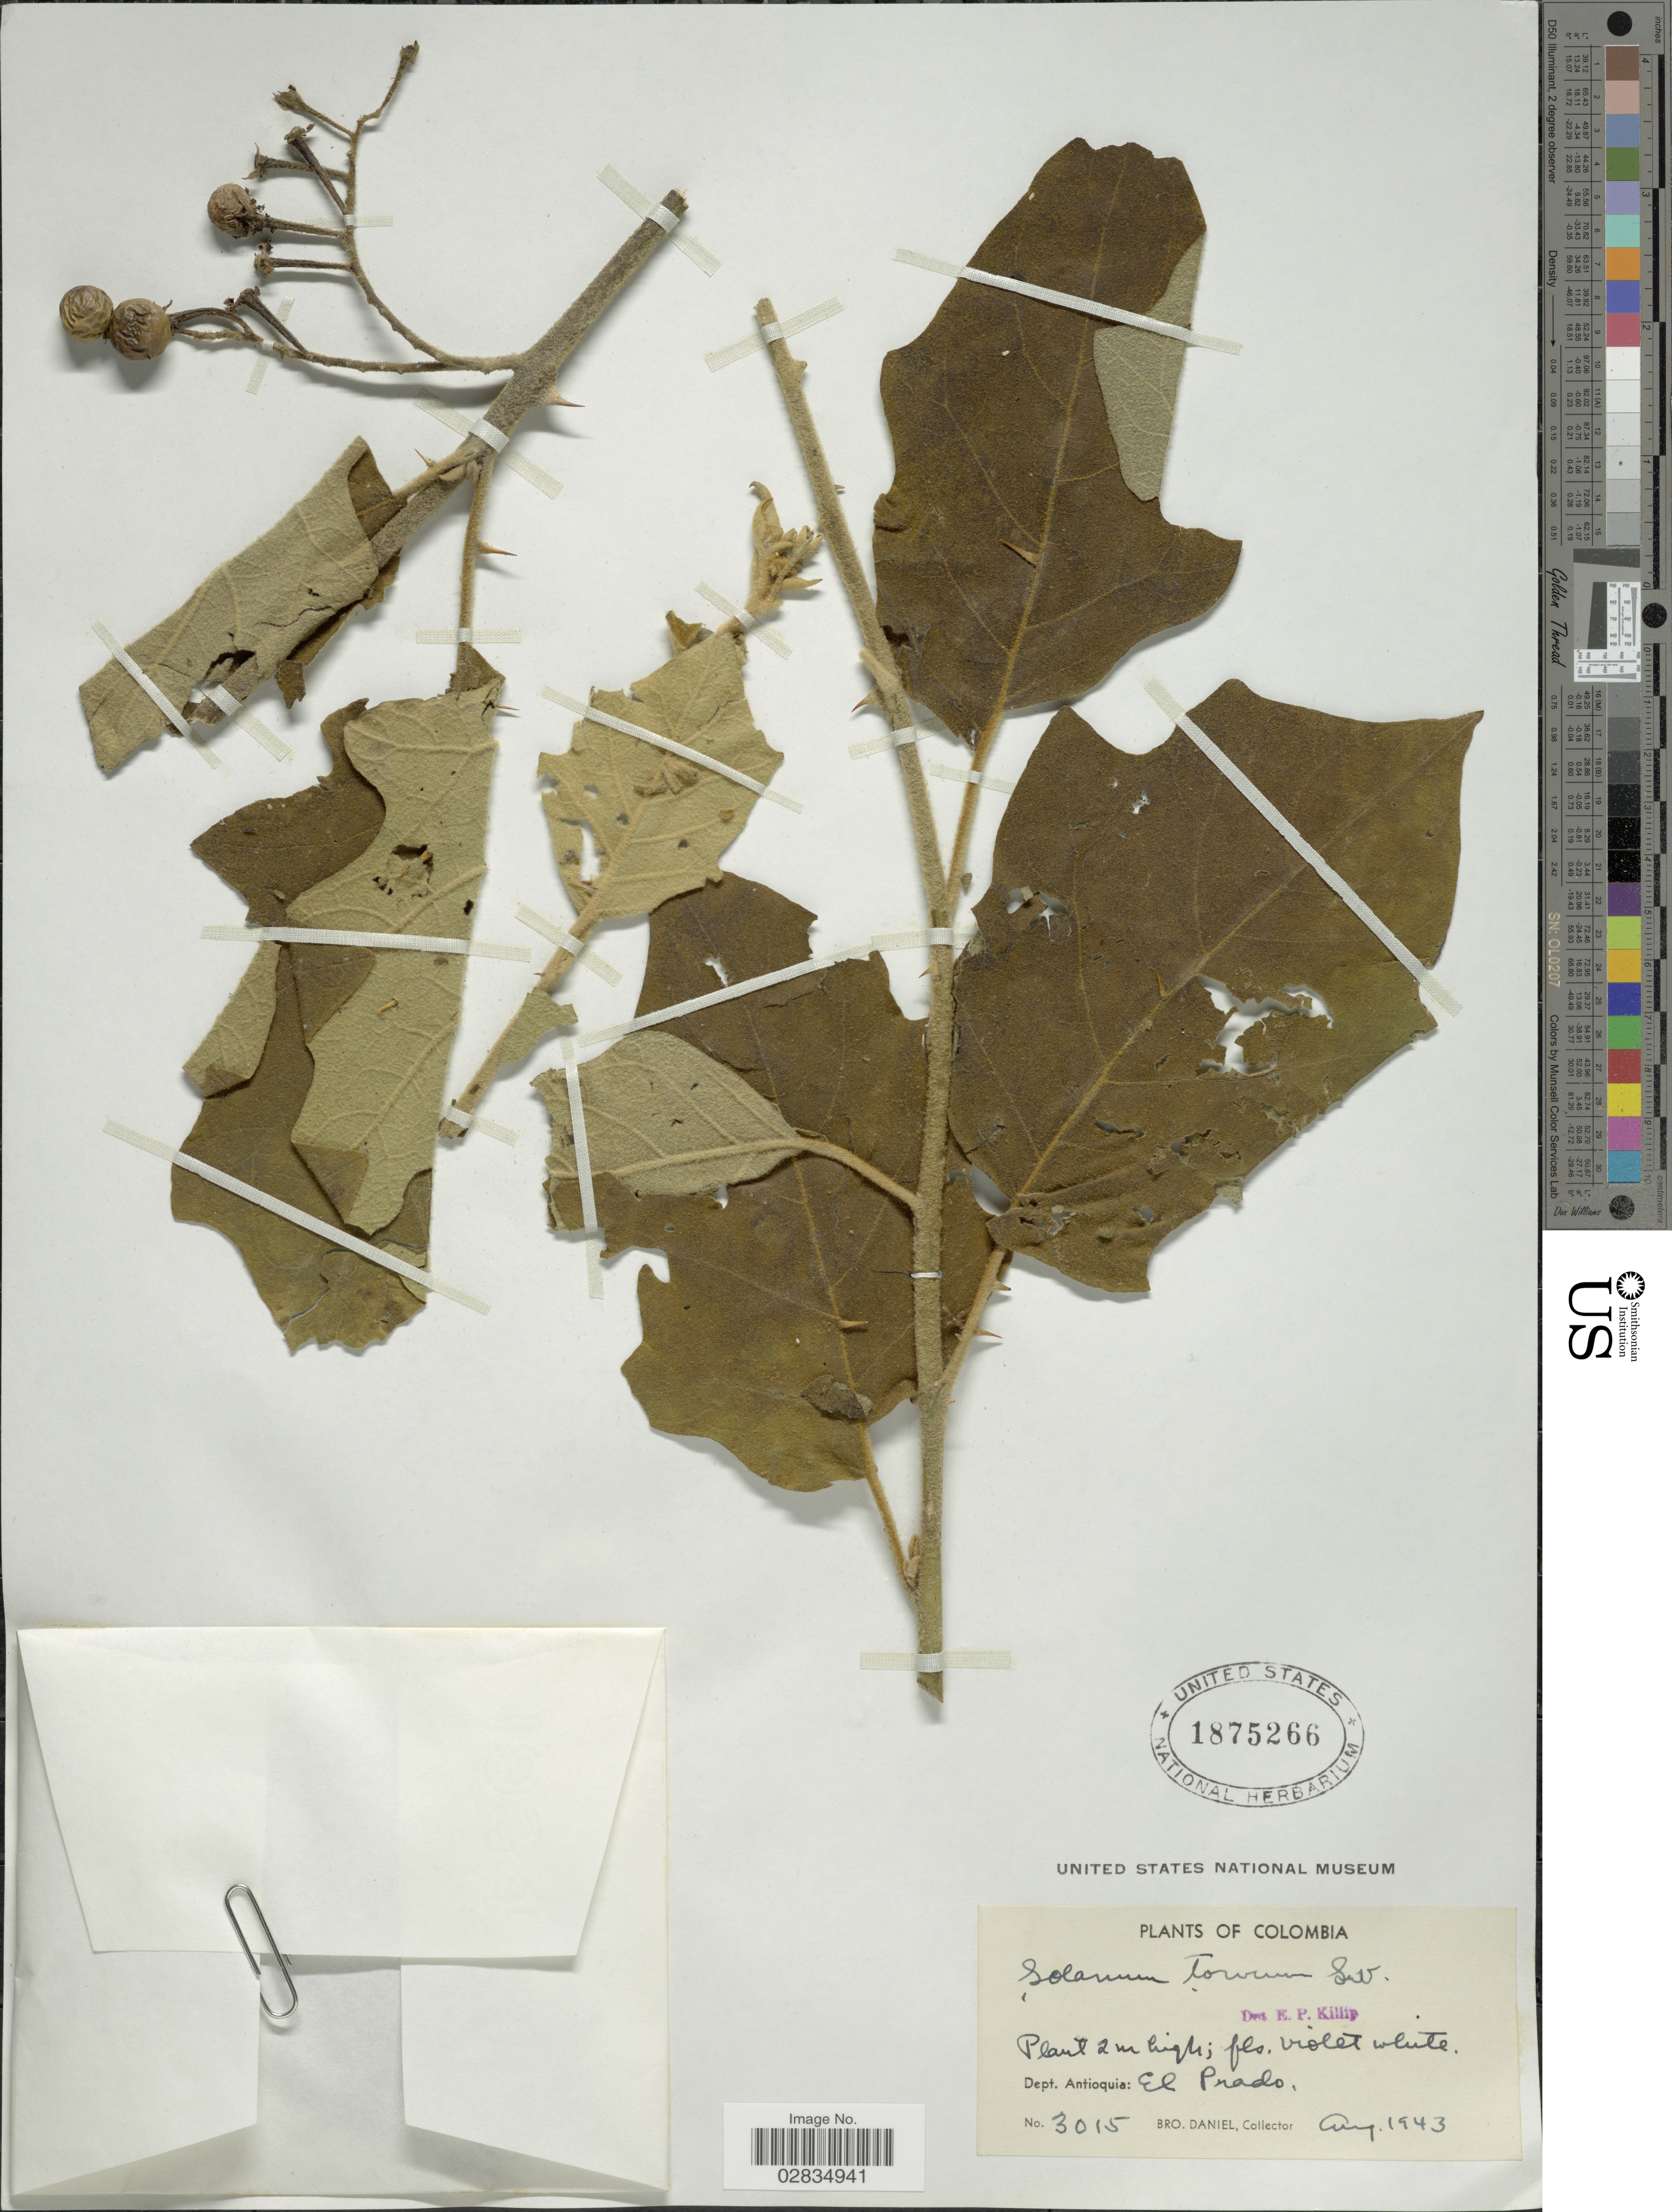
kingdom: Plantae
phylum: Tracheophyta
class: Magnoliopsida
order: Solanales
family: Solanaceae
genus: Solanum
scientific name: Solanum torvum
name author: Sw.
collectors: Bro. Daniel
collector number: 3015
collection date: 1943-08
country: Colombia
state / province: Antioquia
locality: Dept. Antioquia: El Prado.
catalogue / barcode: US 1875266